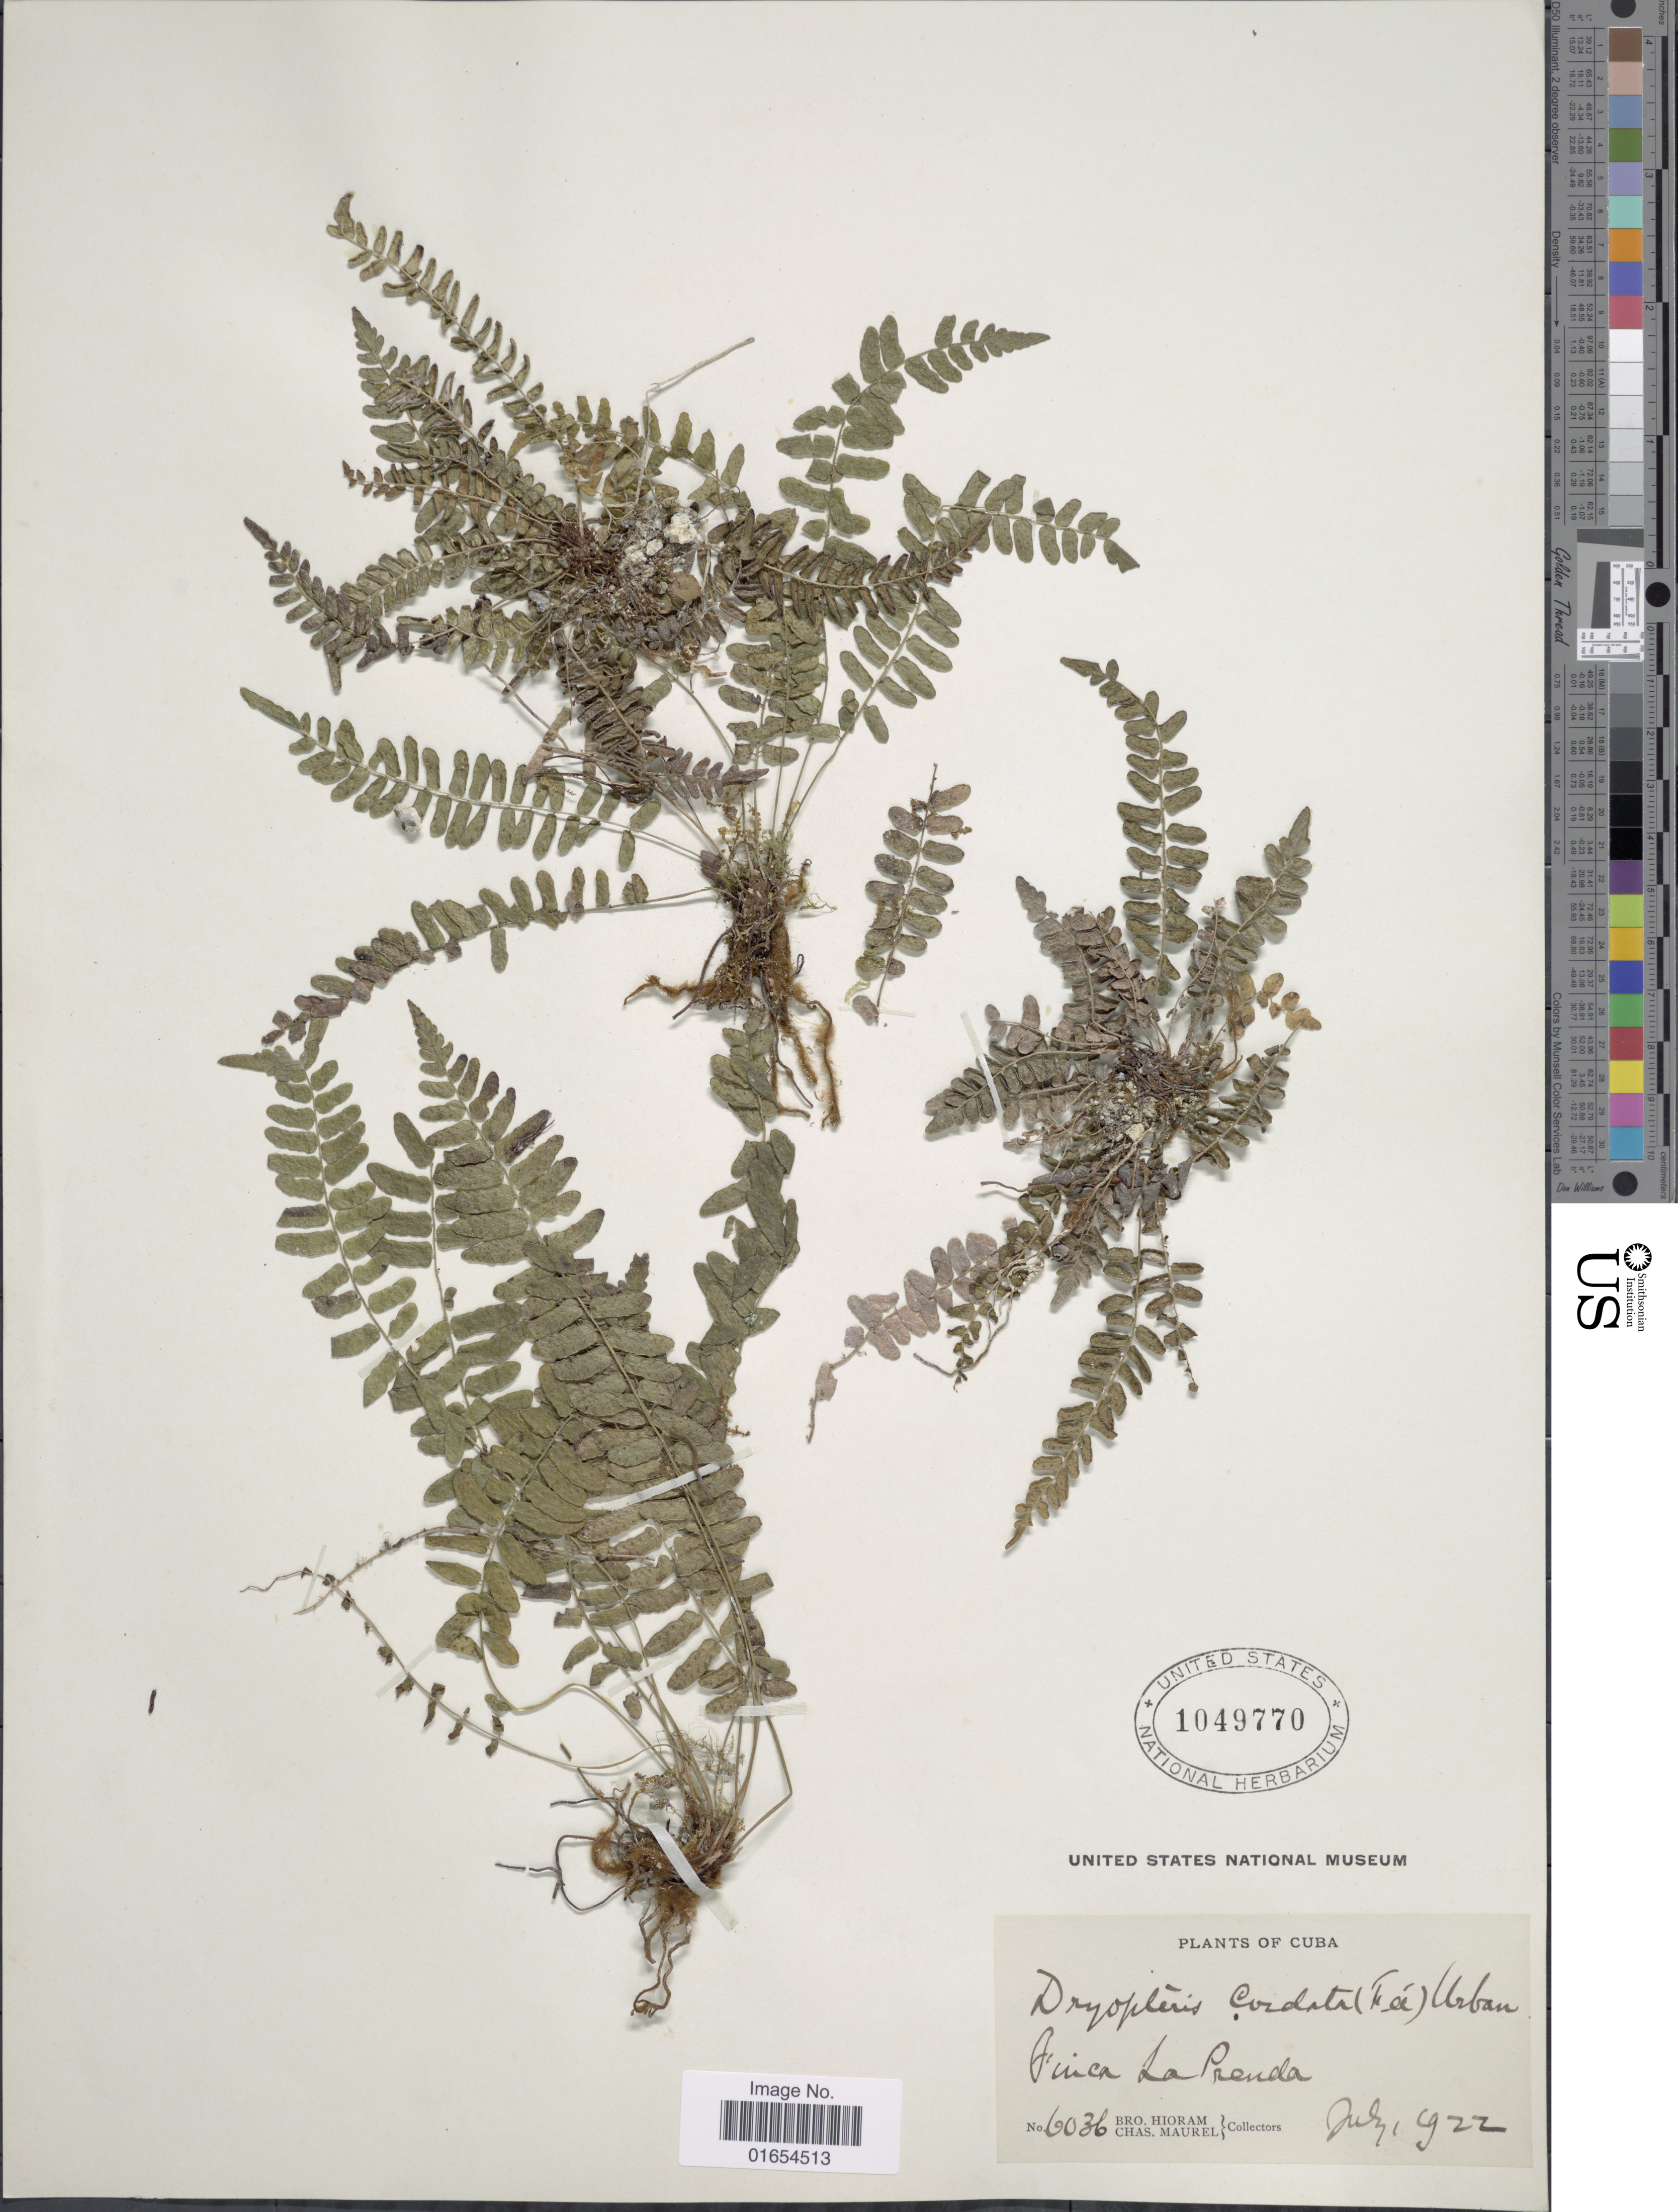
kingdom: Plantae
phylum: Tracheophyta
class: Polypodiopsida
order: Polypodiales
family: Thelypteridaceae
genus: Goniopteris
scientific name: Goniopteris cordata (Fée) comb. nov., ined 2015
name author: (Fée)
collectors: Bro. Hioram & C. Maurel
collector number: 6036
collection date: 1922-07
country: Cuba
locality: Fuica La Prenda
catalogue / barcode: US 1049770